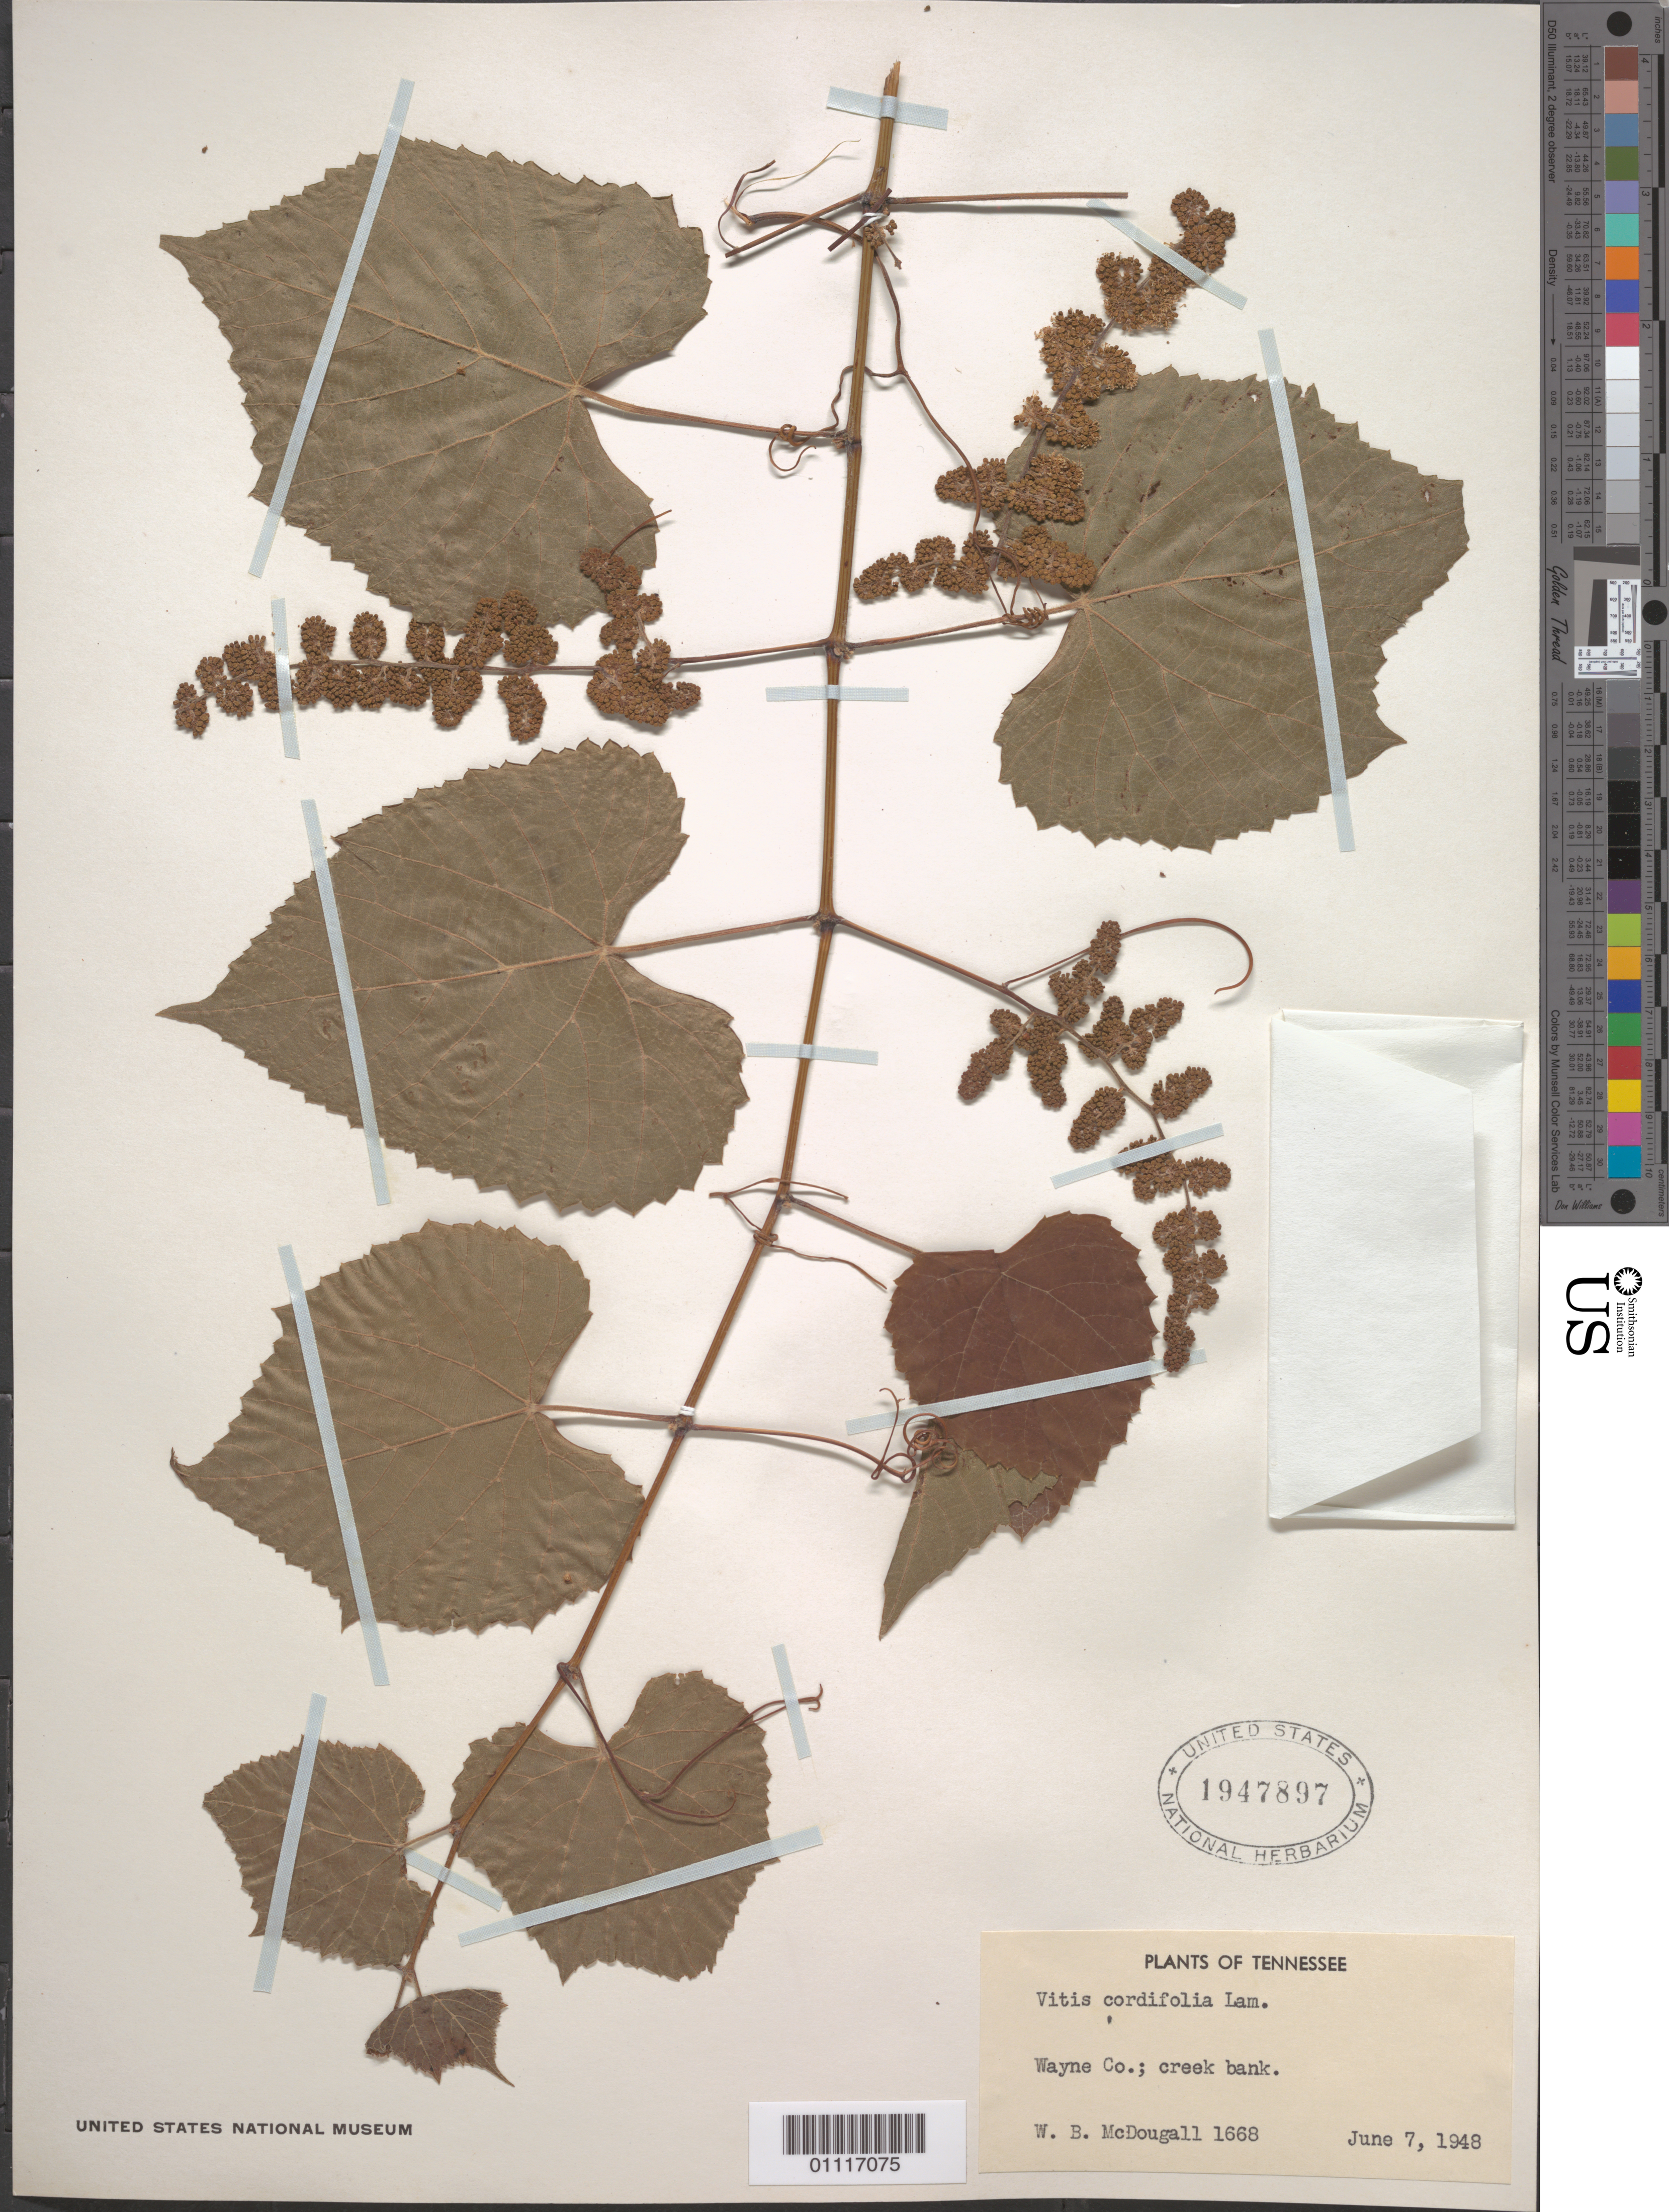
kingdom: Plantae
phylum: Tracheophyta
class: Magnoliopsida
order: Vitales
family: Vitaceae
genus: Vitis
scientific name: Vitis cordifolia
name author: Michx.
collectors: W. McDougall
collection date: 1948-06-07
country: United States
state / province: Tennessee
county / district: Wayne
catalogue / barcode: US 1947897